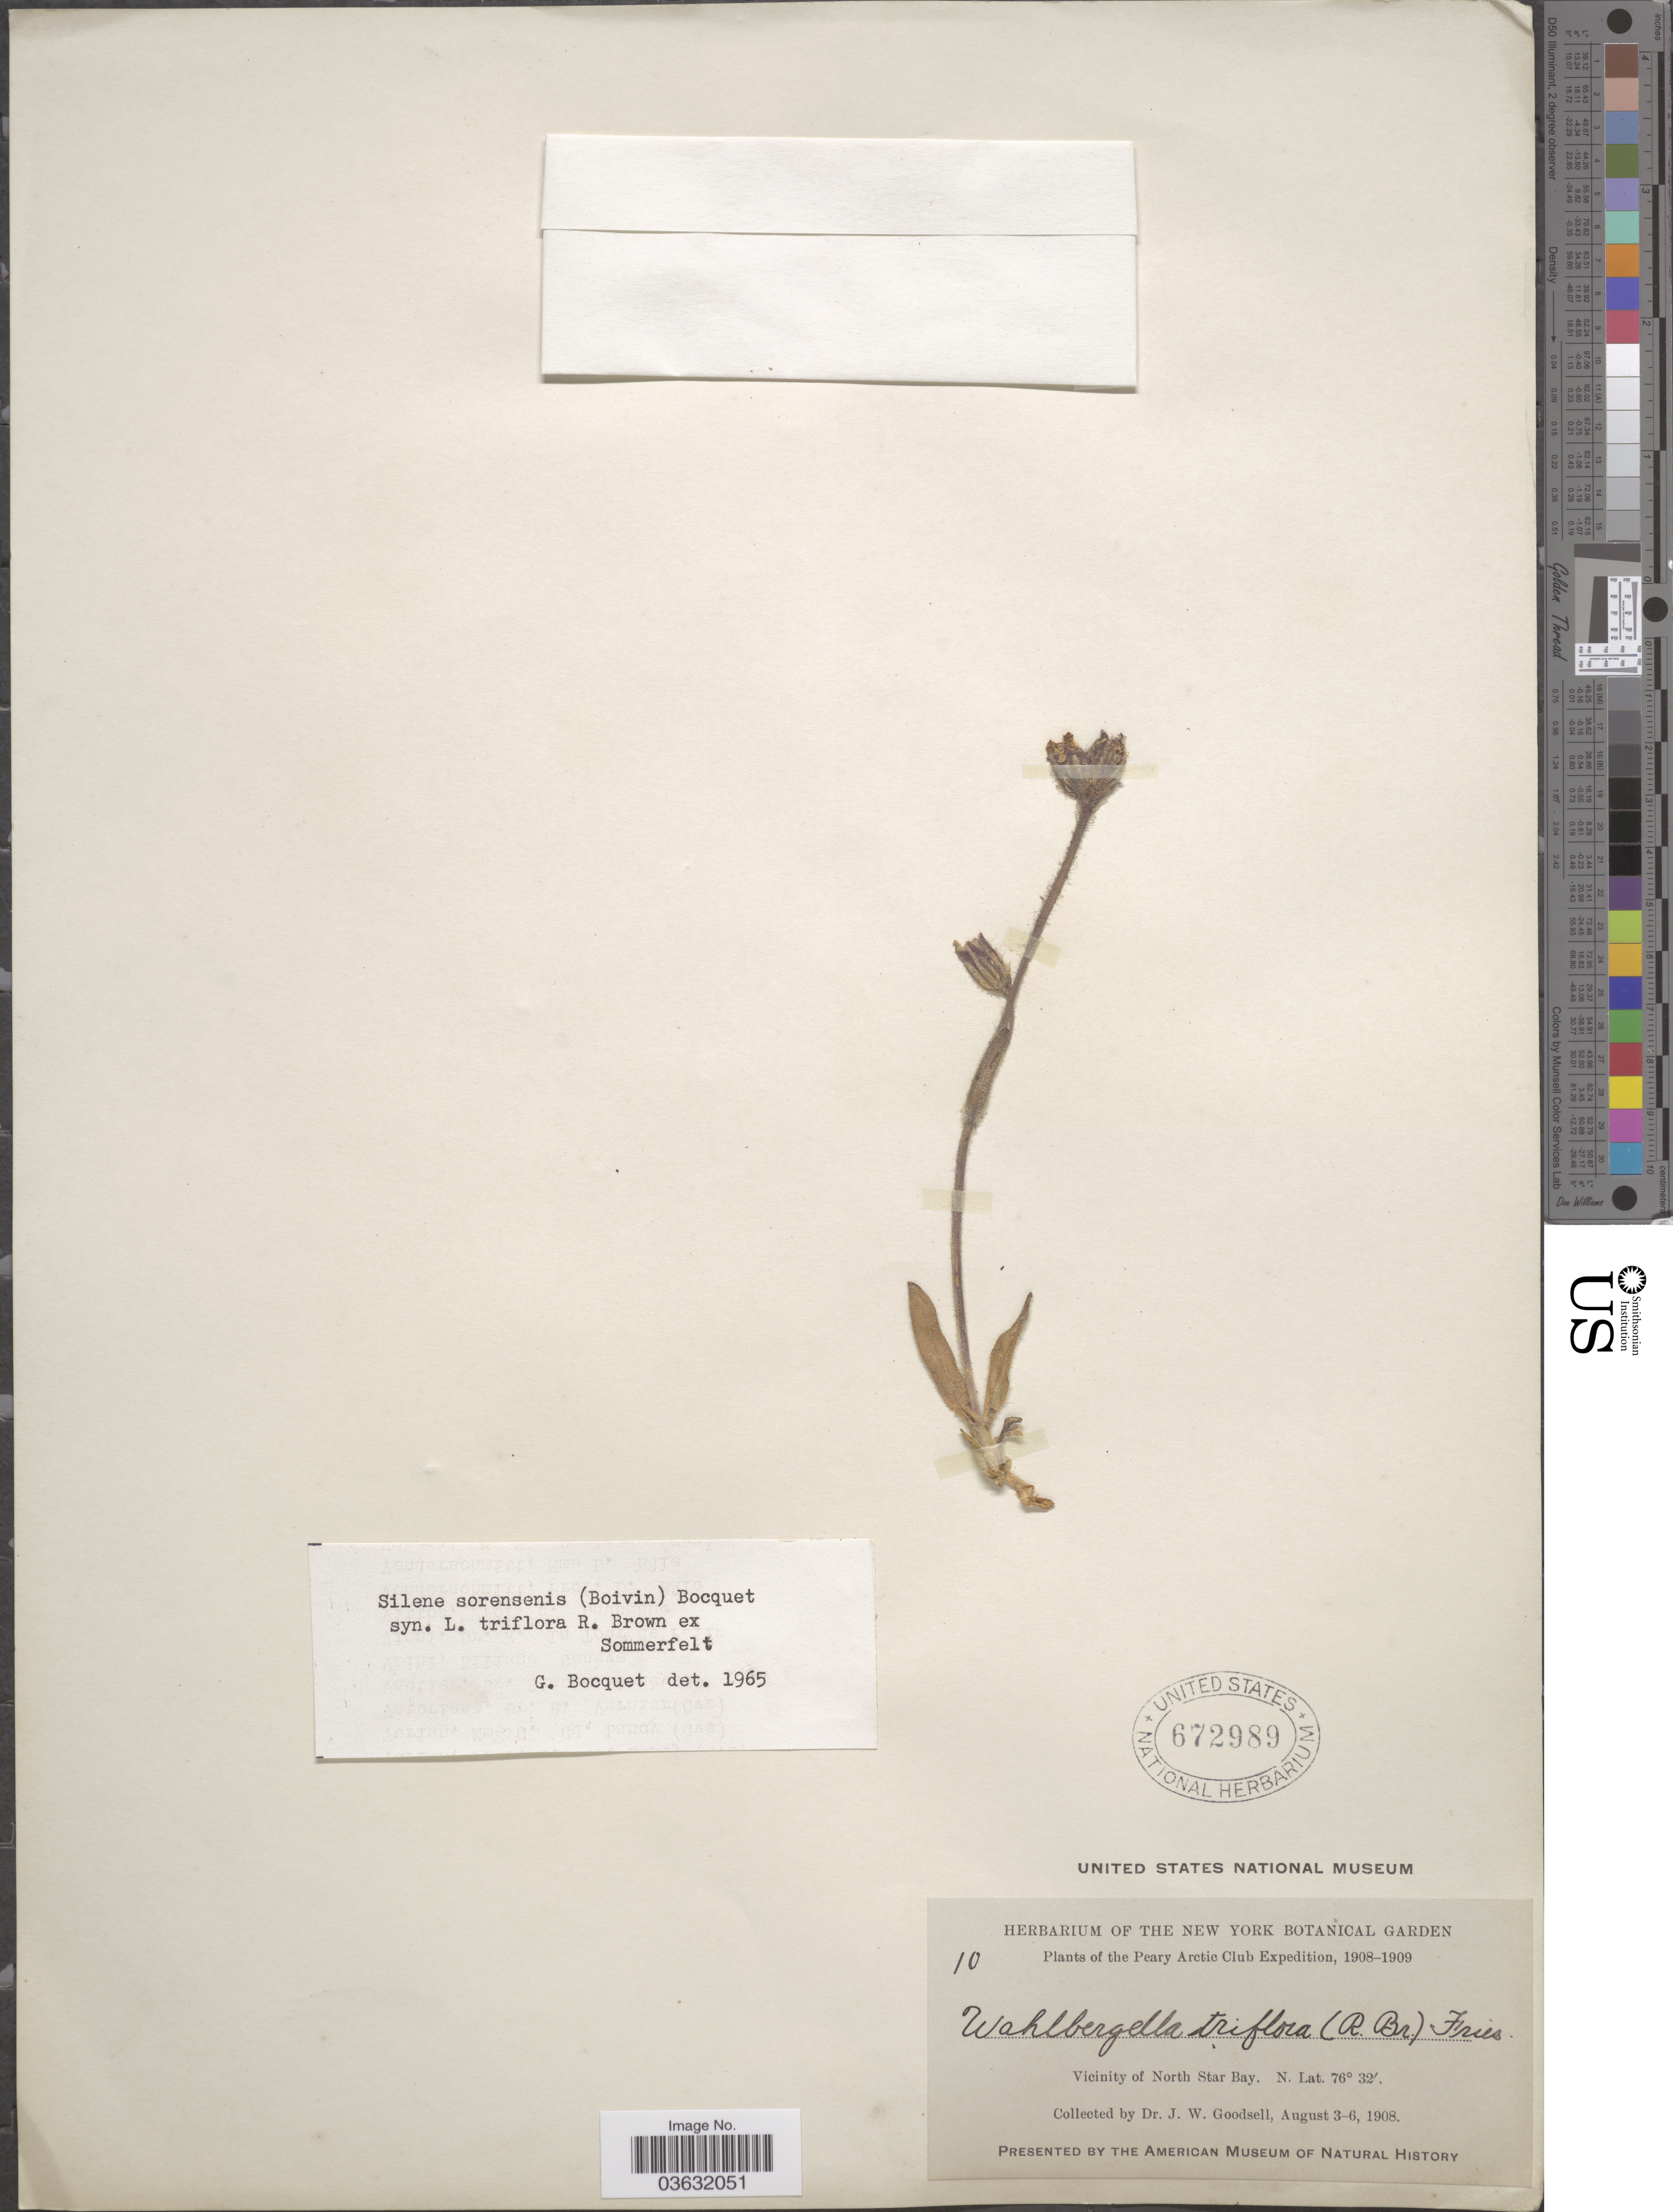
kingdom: Plantae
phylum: Tracheophyta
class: Magnoliopsida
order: Caryophyllales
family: Caryophyllaceae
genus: Silene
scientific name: Silene sorensenis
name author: (B. Boivin) Bocquet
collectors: J. Goodsell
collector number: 10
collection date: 1908-08-03/1908-08-06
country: Greenland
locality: The Peary Arctic Club. Vicinity of North Star Bay.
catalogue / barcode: US 672989